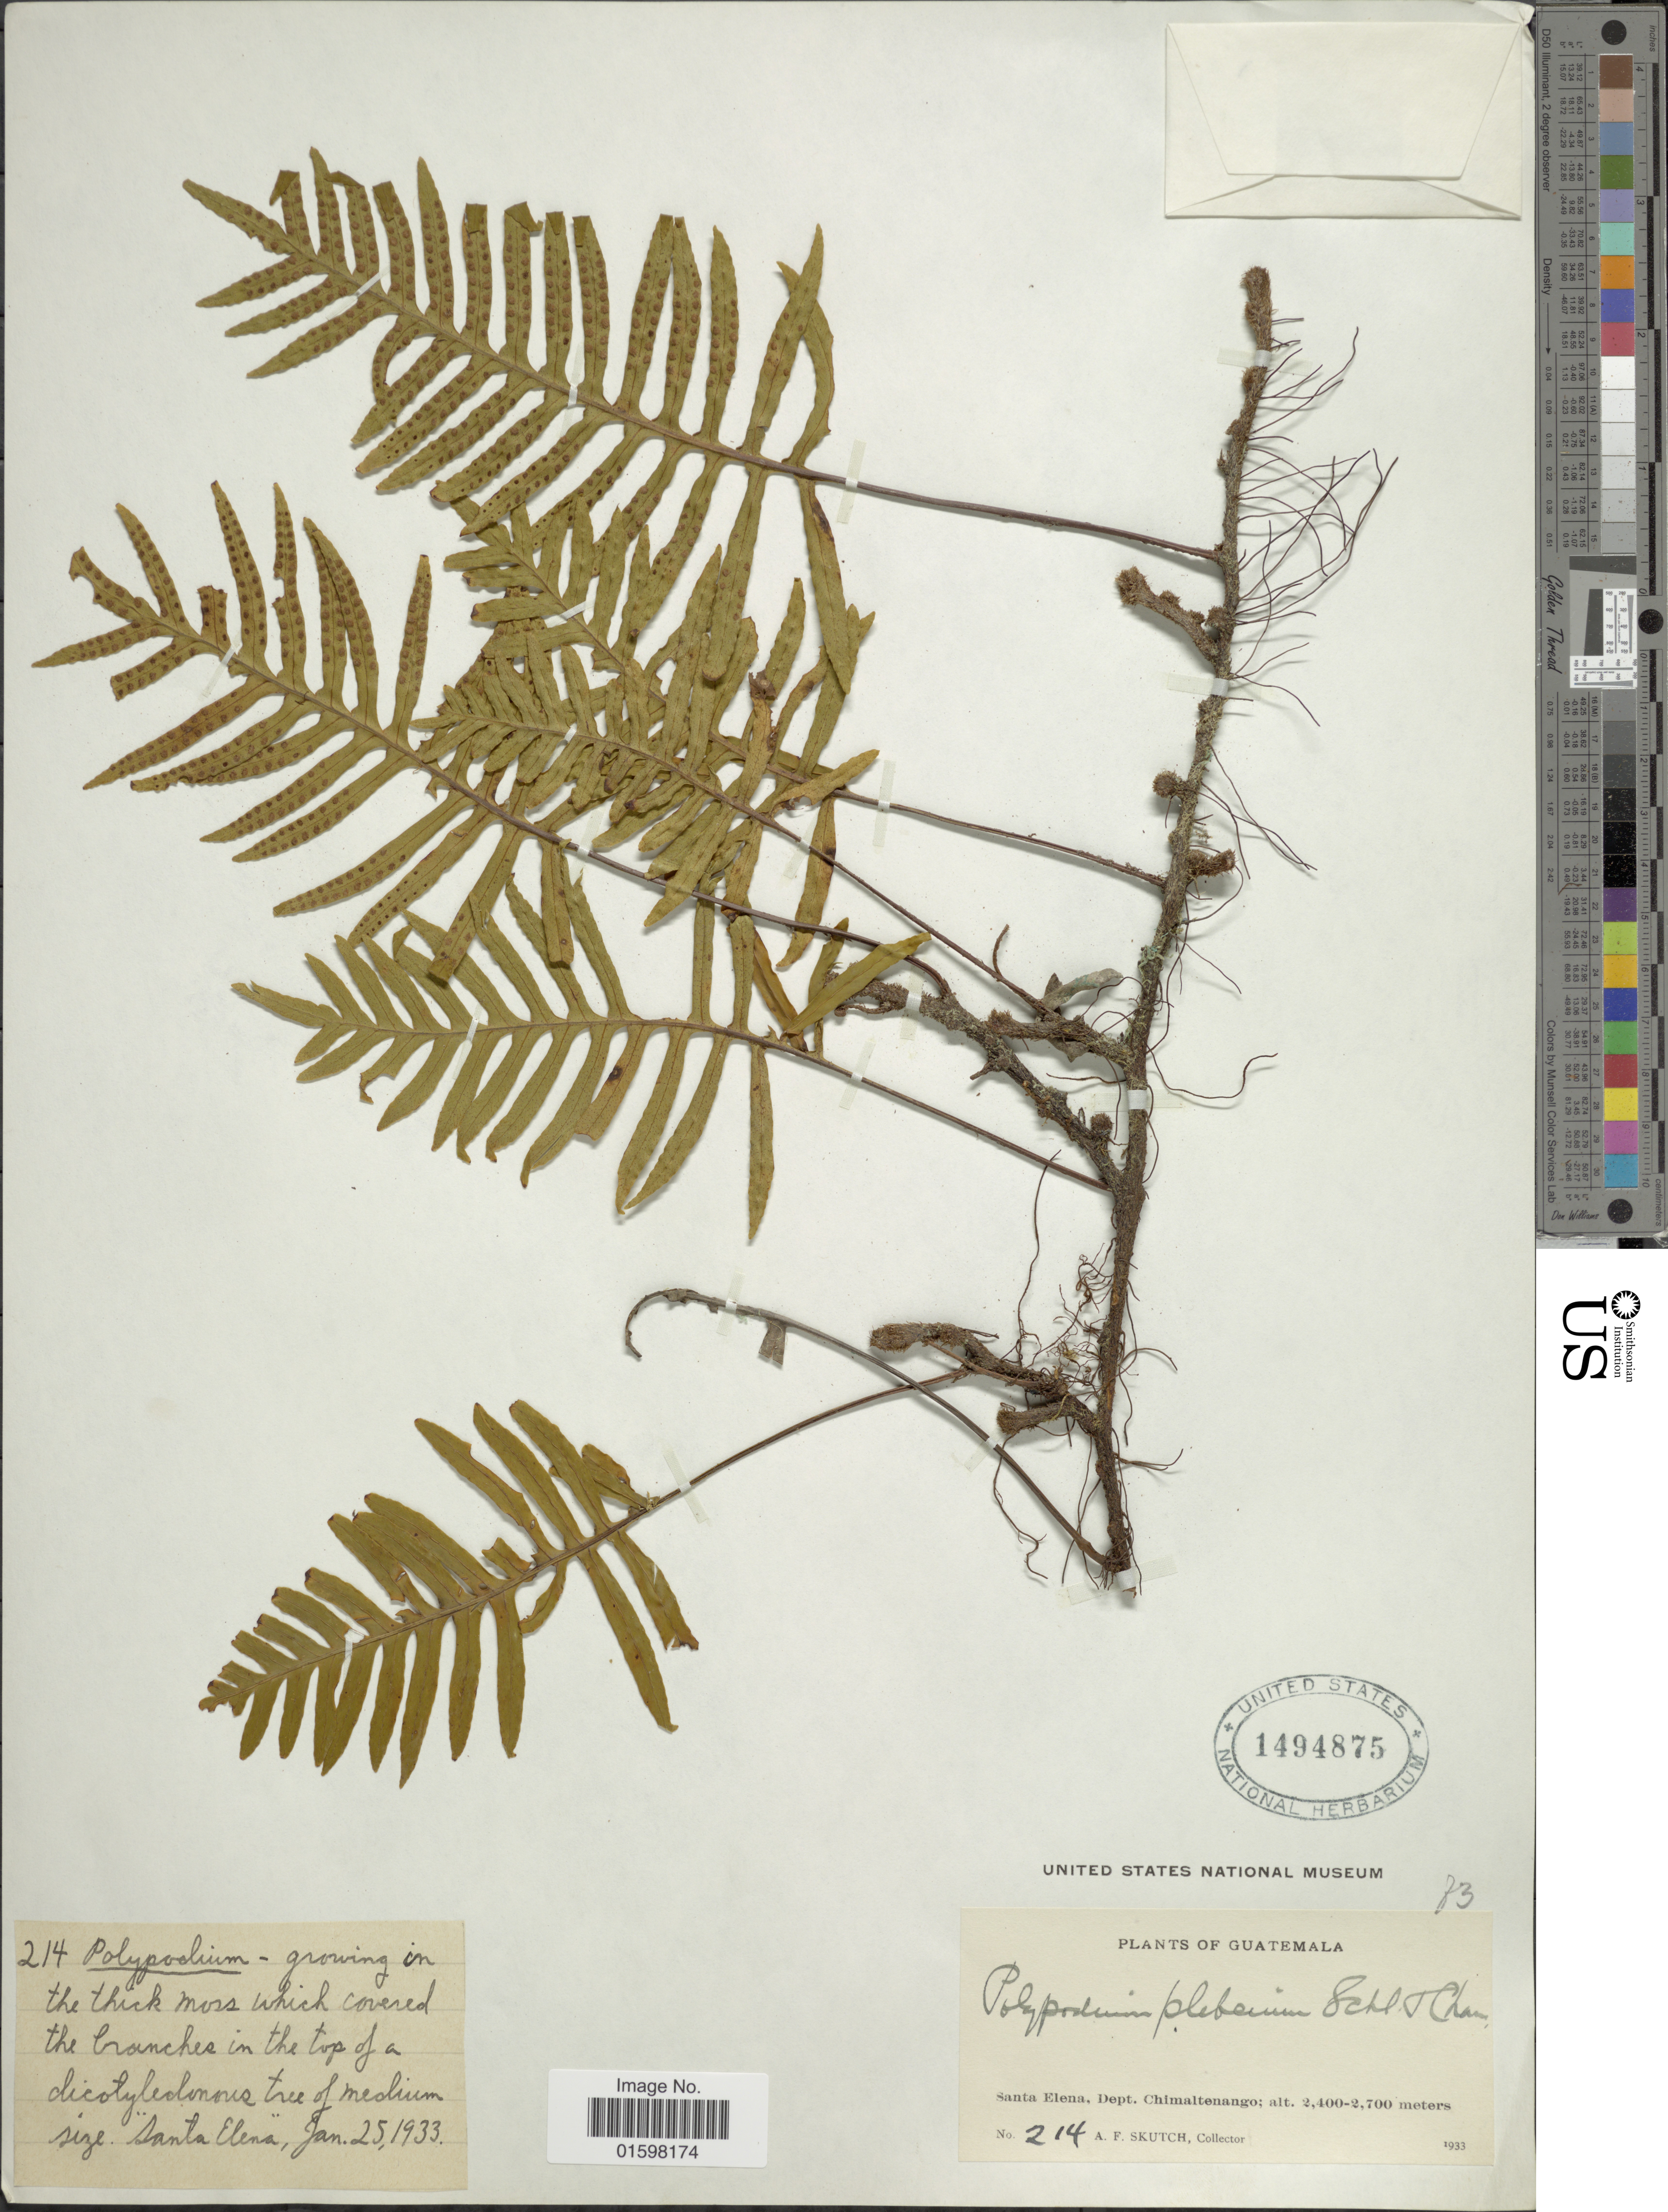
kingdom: Plantae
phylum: Tracheophyta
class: Polypodiopsida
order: Polypodiales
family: Polypodiaceae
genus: Pleopeltis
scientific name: Pleopeltis plebeia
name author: (Schltdl. ex Cham.) A.R. Sm. & Tejero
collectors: A. F. Skutch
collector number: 214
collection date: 1933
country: Guatemala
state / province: Chimaltenango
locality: Santa Elena. Dept. Chimaltenango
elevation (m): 2400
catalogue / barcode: US 1494875